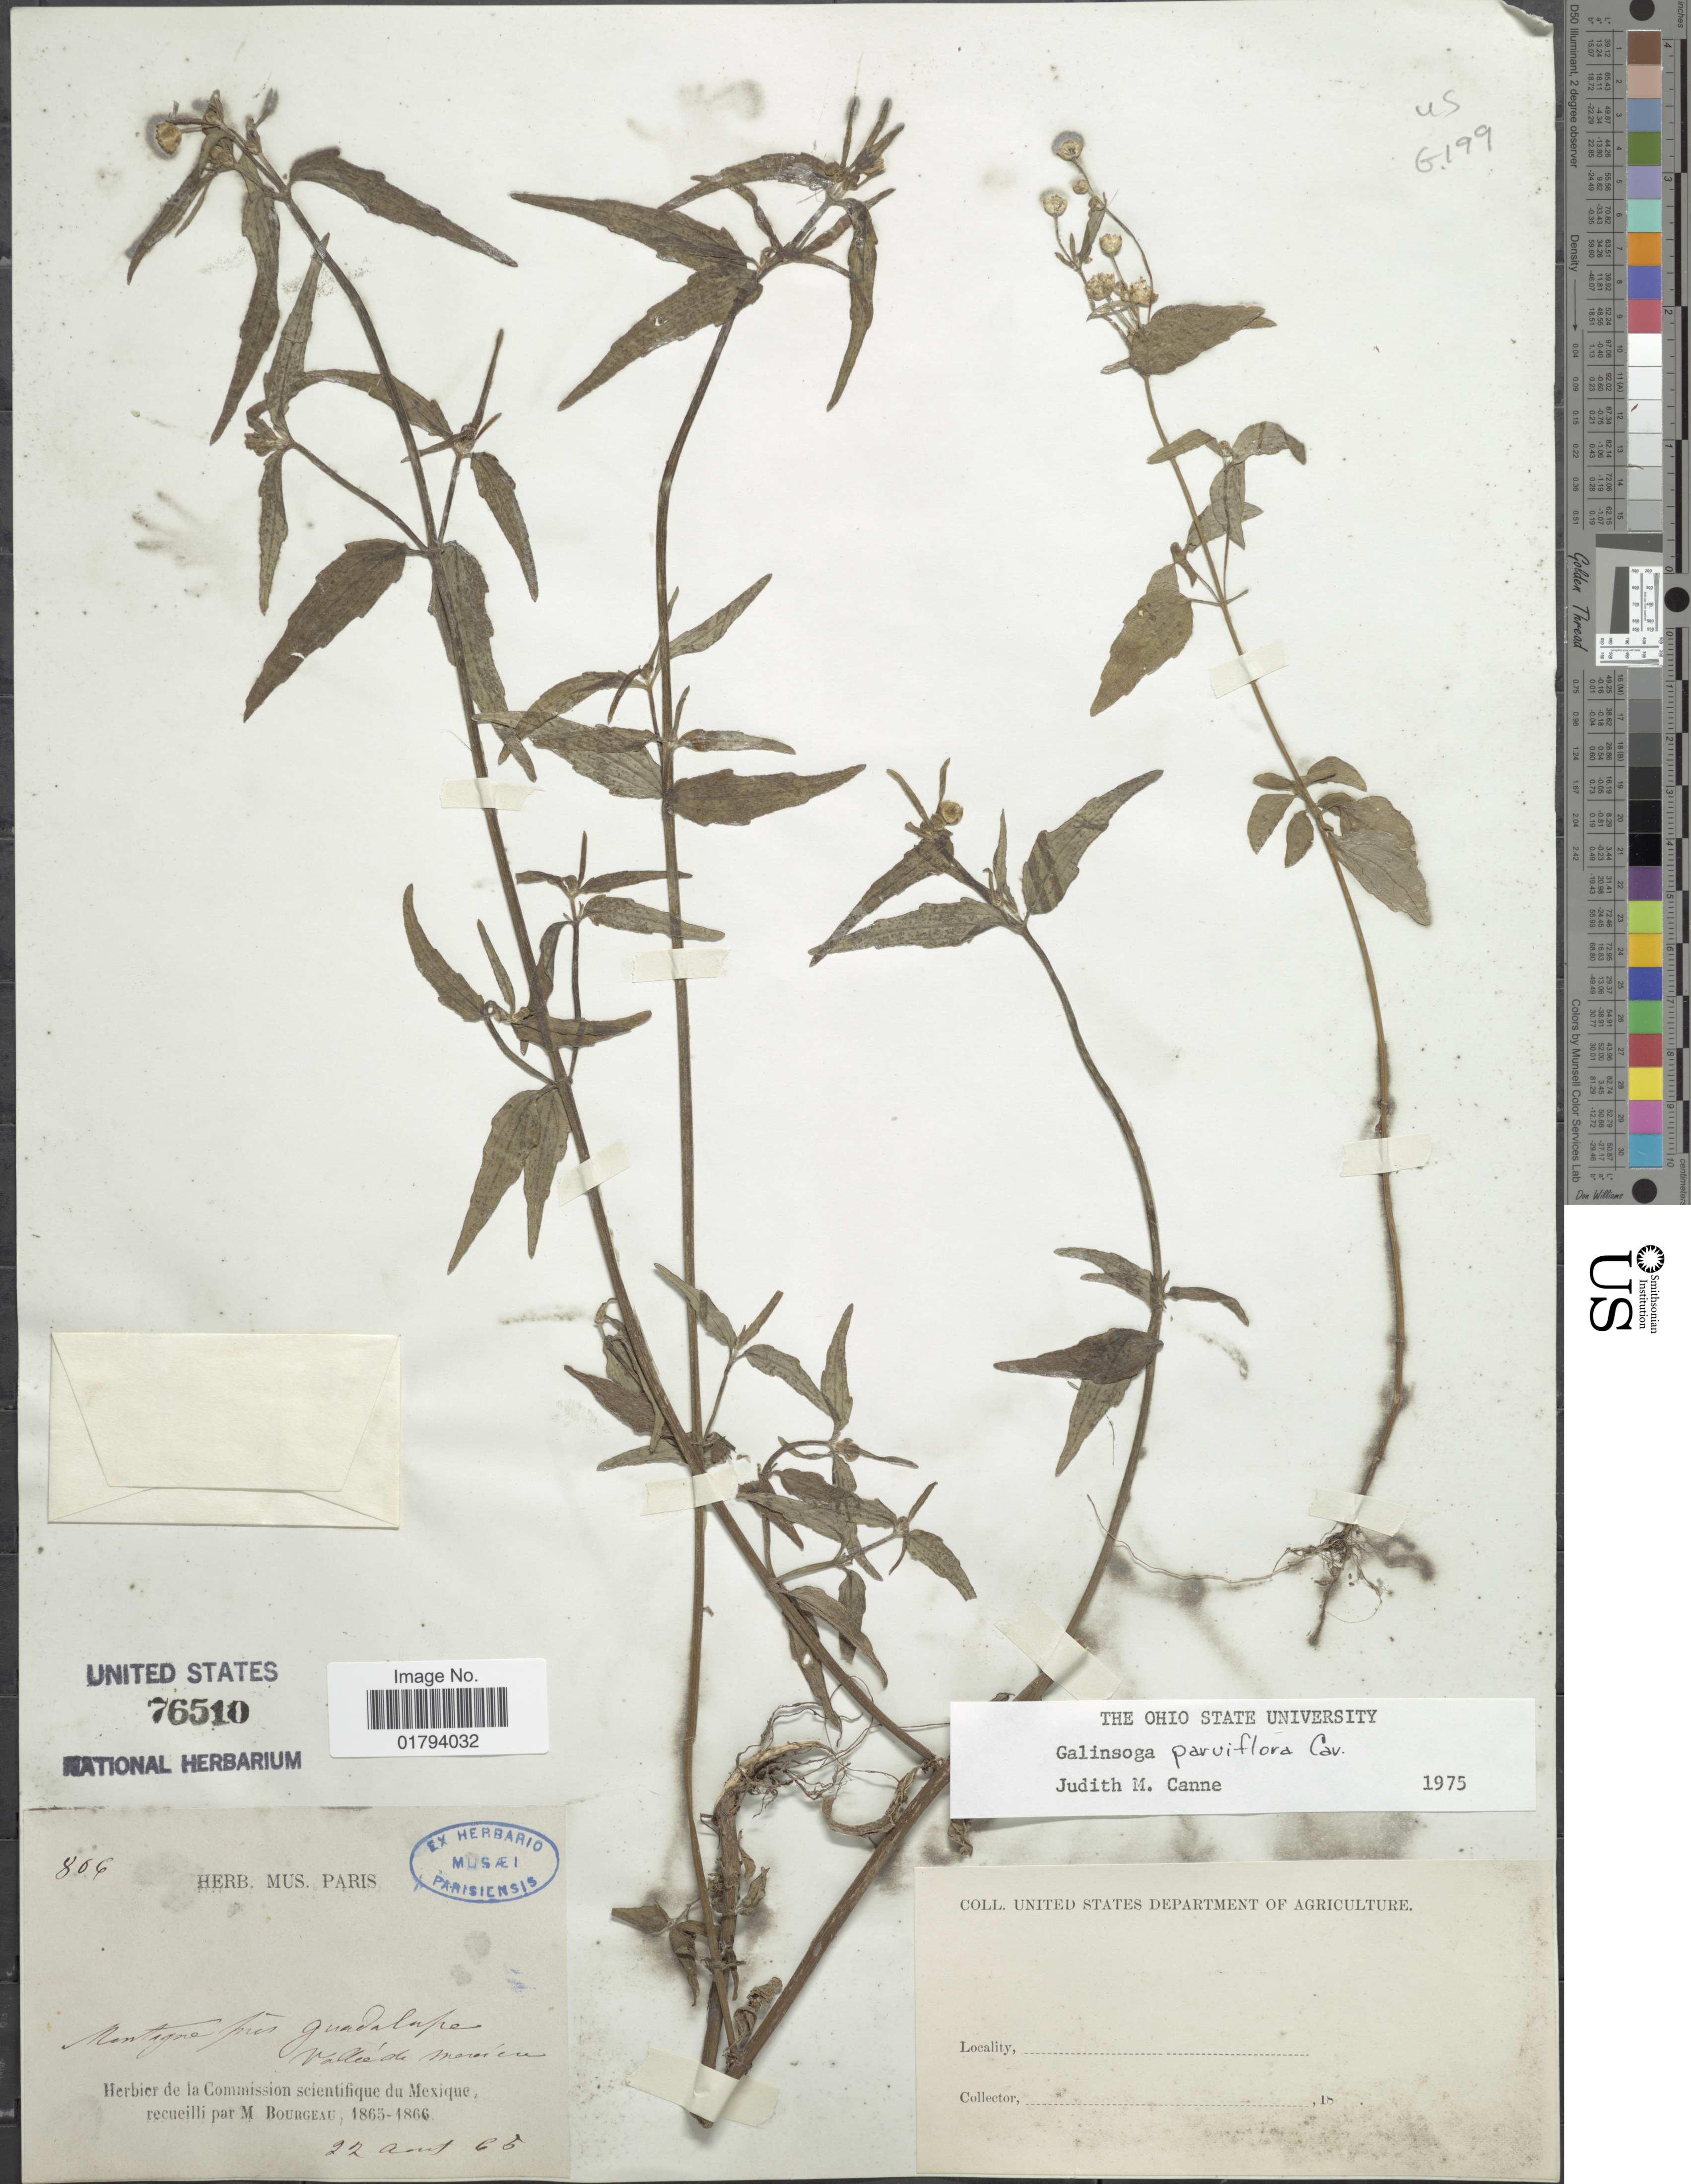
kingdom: Plantae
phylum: Tracheophyta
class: Magnoliopsida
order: Asterales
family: Asteraceae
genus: Galinsoga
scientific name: Galinsoga parviflora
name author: Cav.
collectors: M. Bourgeau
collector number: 806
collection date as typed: Transcribed d/m/y: 22/8/65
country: Mexico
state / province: Baja California Sur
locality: Montagne pres Guadalupe, Valle de Mexico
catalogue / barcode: US 76510